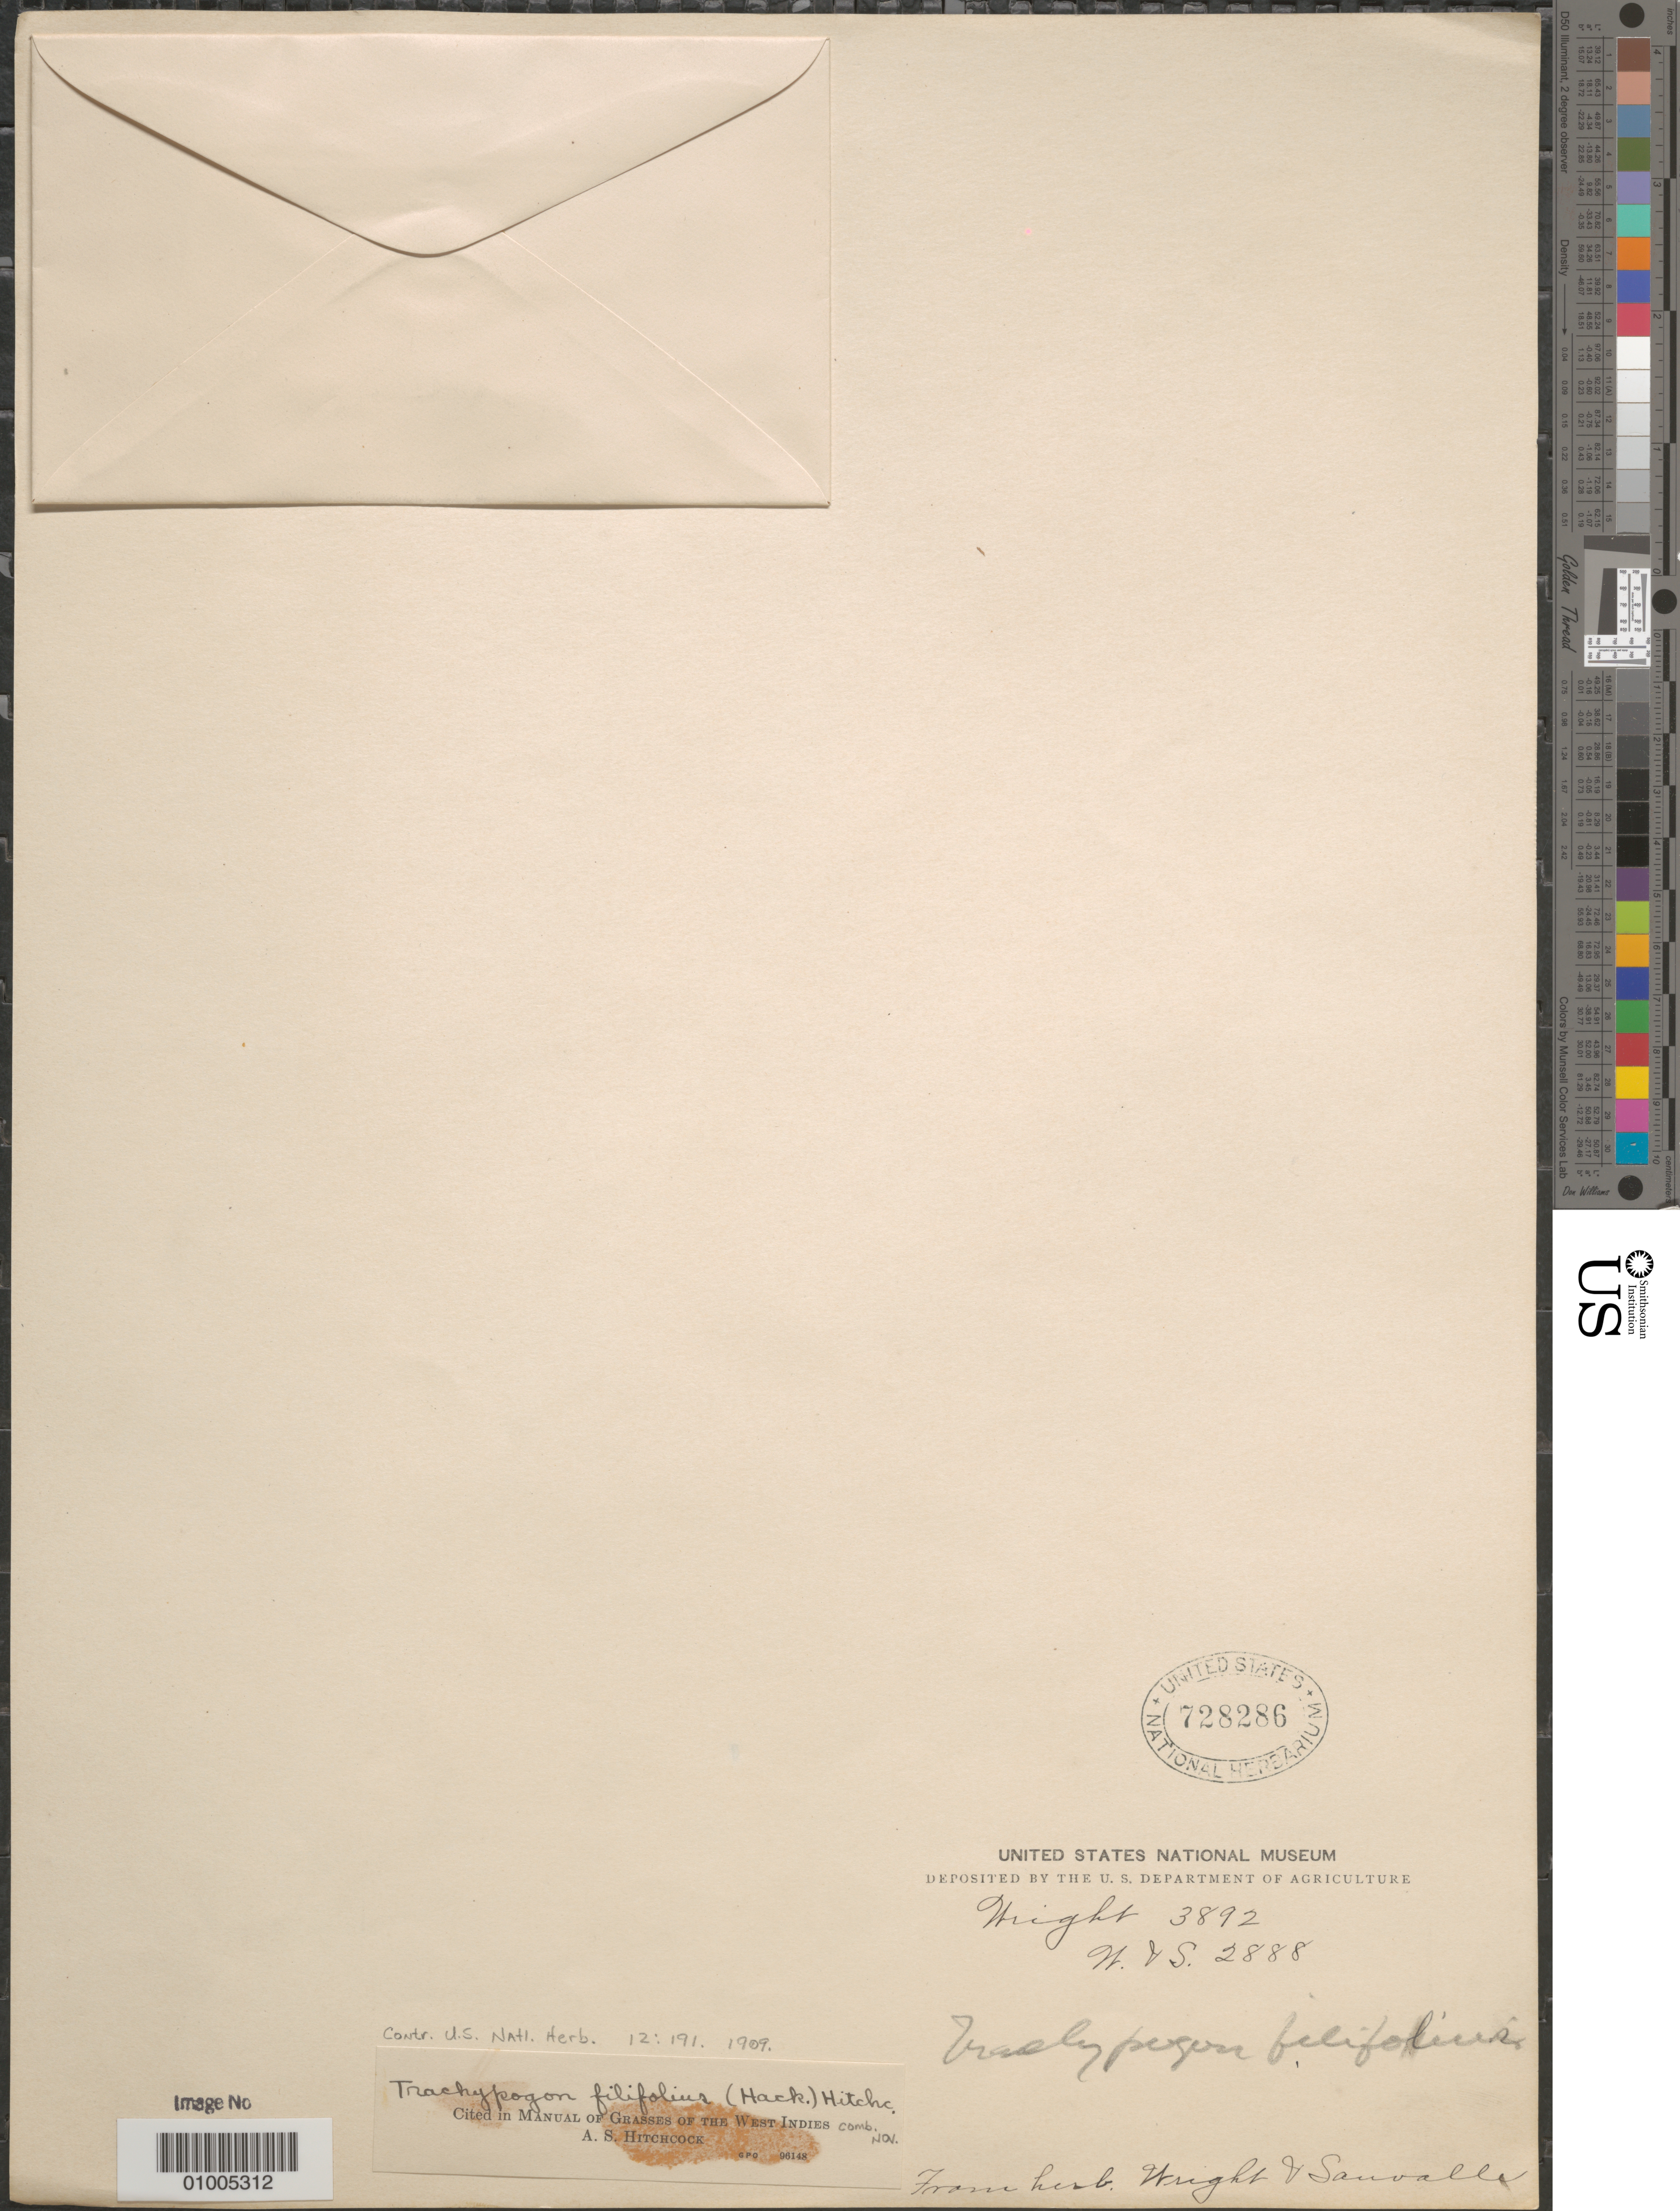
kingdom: Plantae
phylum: Tracheophyta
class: Liliopsida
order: Poales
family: Poaceae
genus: Trachypogon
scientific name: Trachypogon macroglossus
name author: Trin.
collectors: C. Wright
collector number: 3892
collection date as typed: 1800 to 1899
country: Cuba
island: Cuba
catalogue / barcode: US 728286